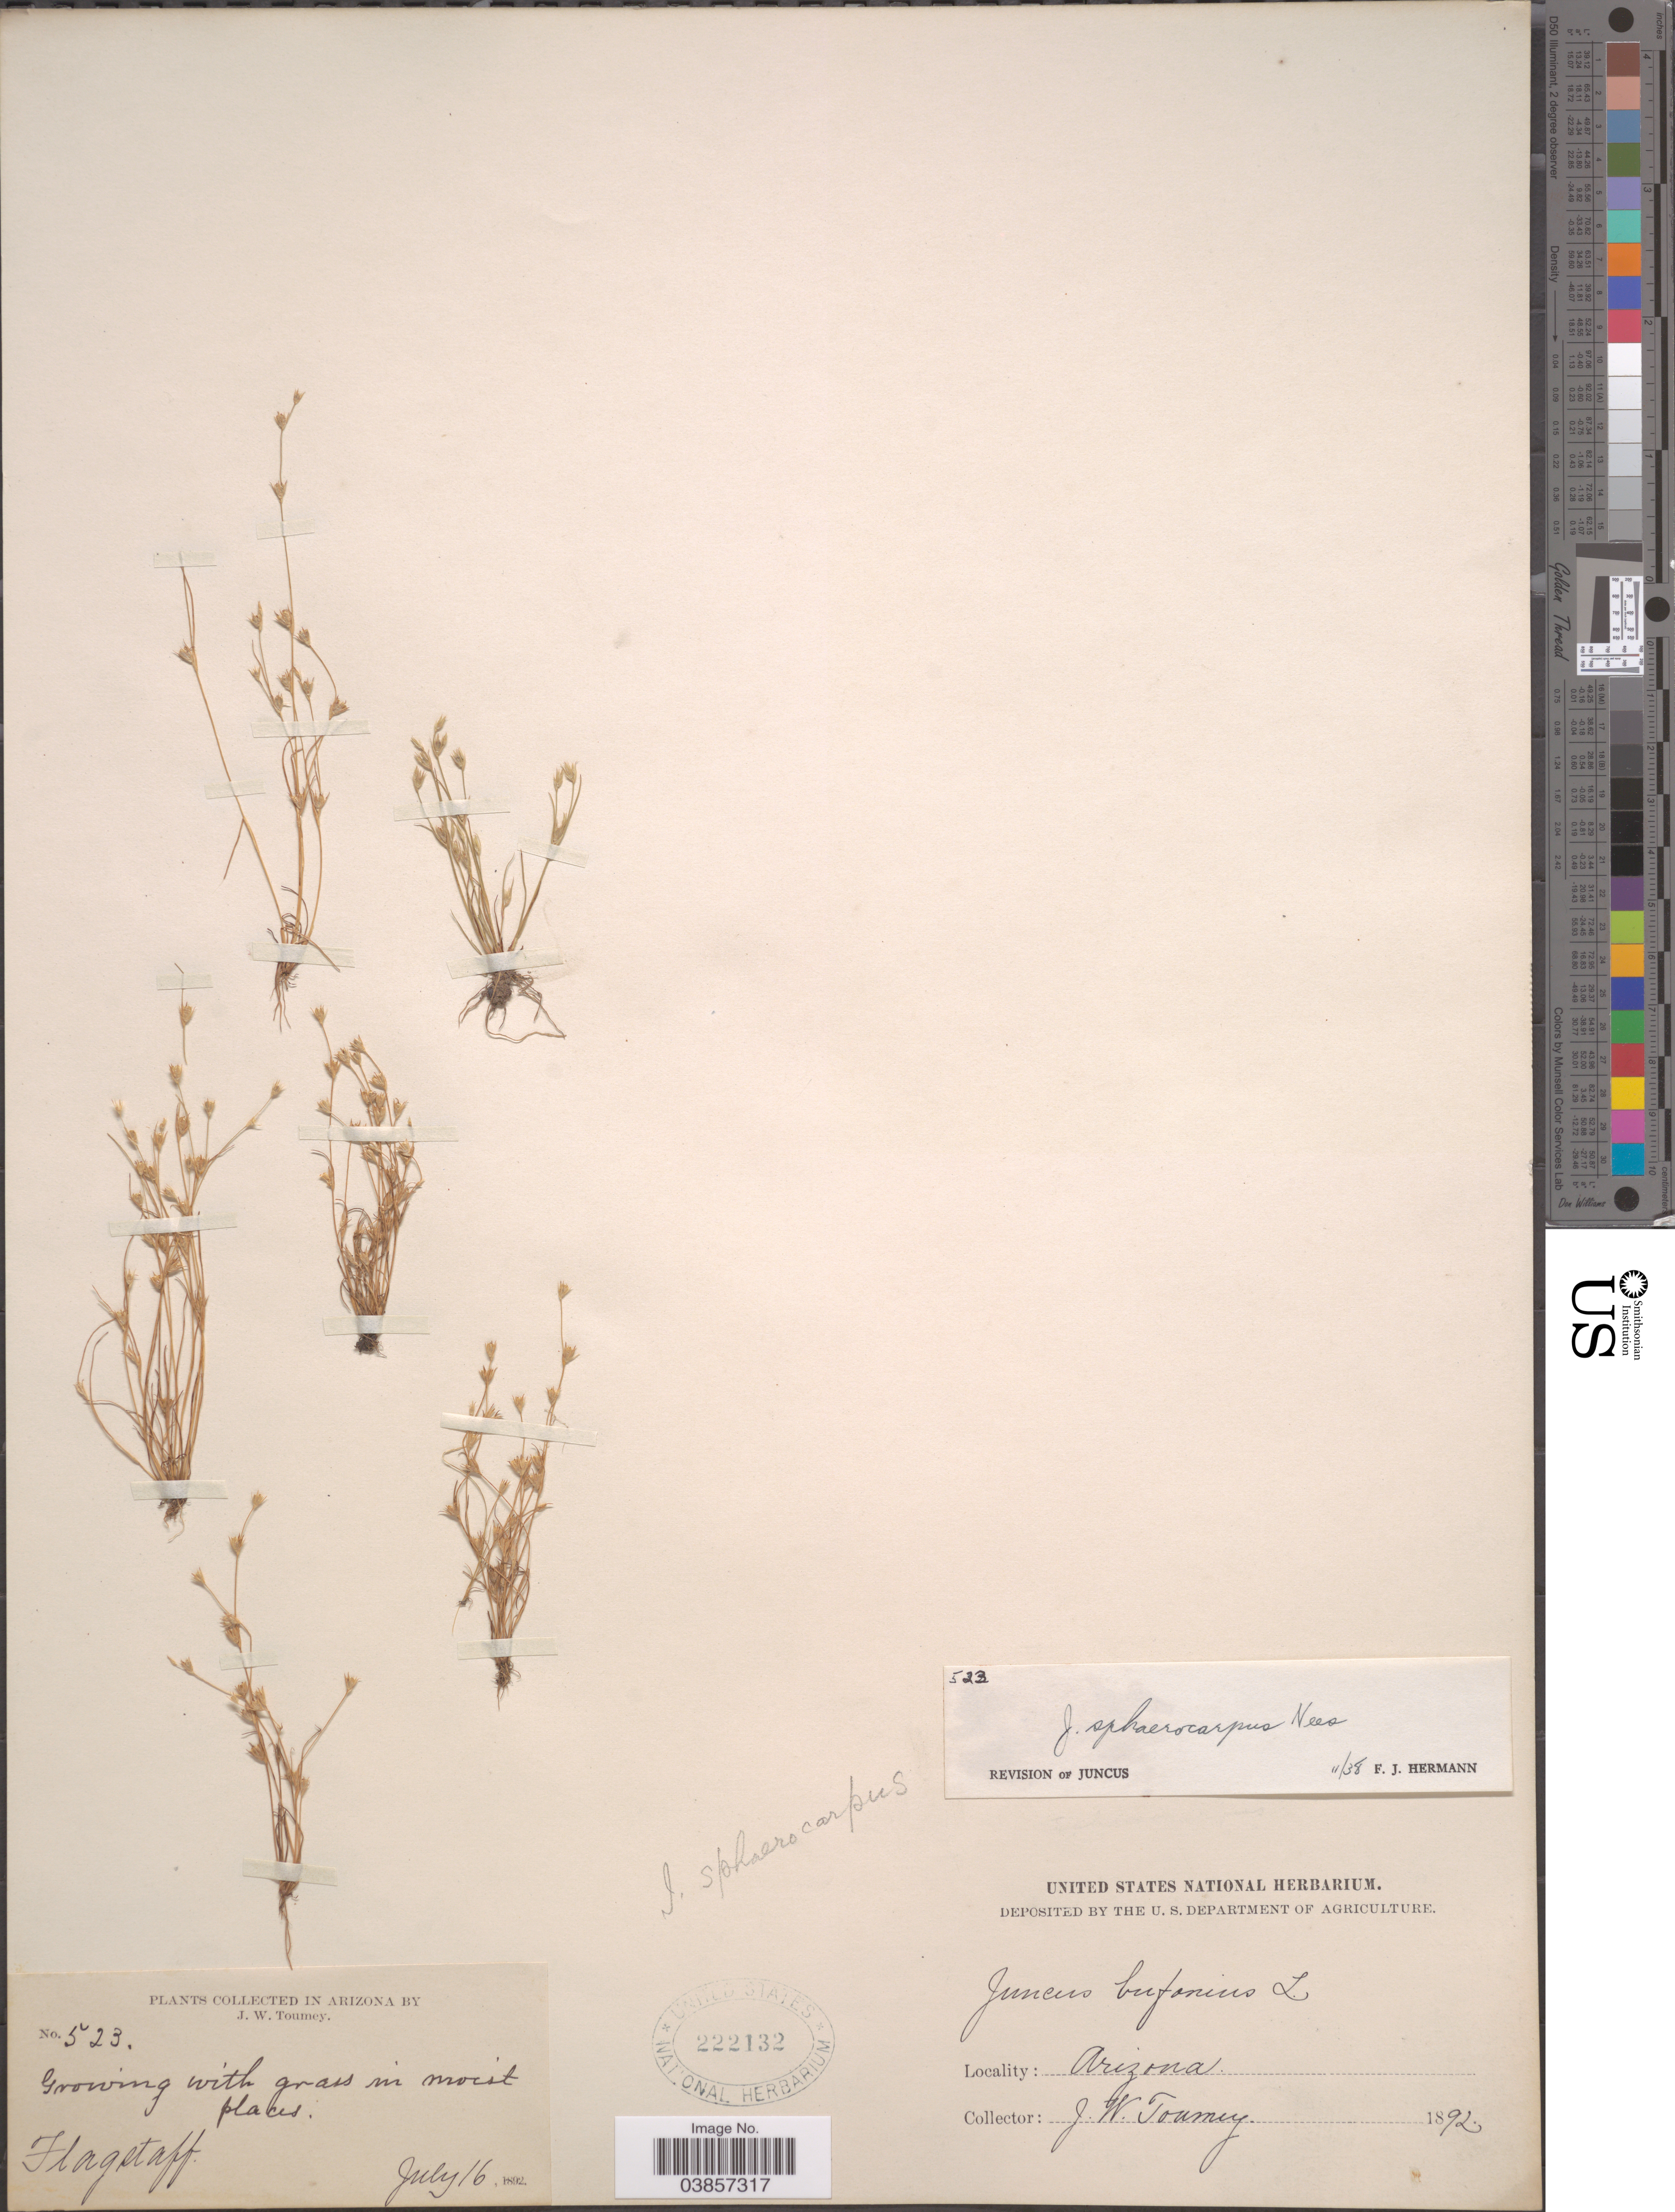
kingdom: Plantae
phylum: Tracheophyta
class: Liliopsida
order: Poales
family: Juncaceae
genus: Juncus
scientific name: Juncus sphaerocarpus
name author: Nees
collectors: J. W. Toumey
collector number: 523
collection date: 1892-07-16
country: United States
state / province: Arizona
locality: Flagstaff.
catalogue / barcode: US 222132